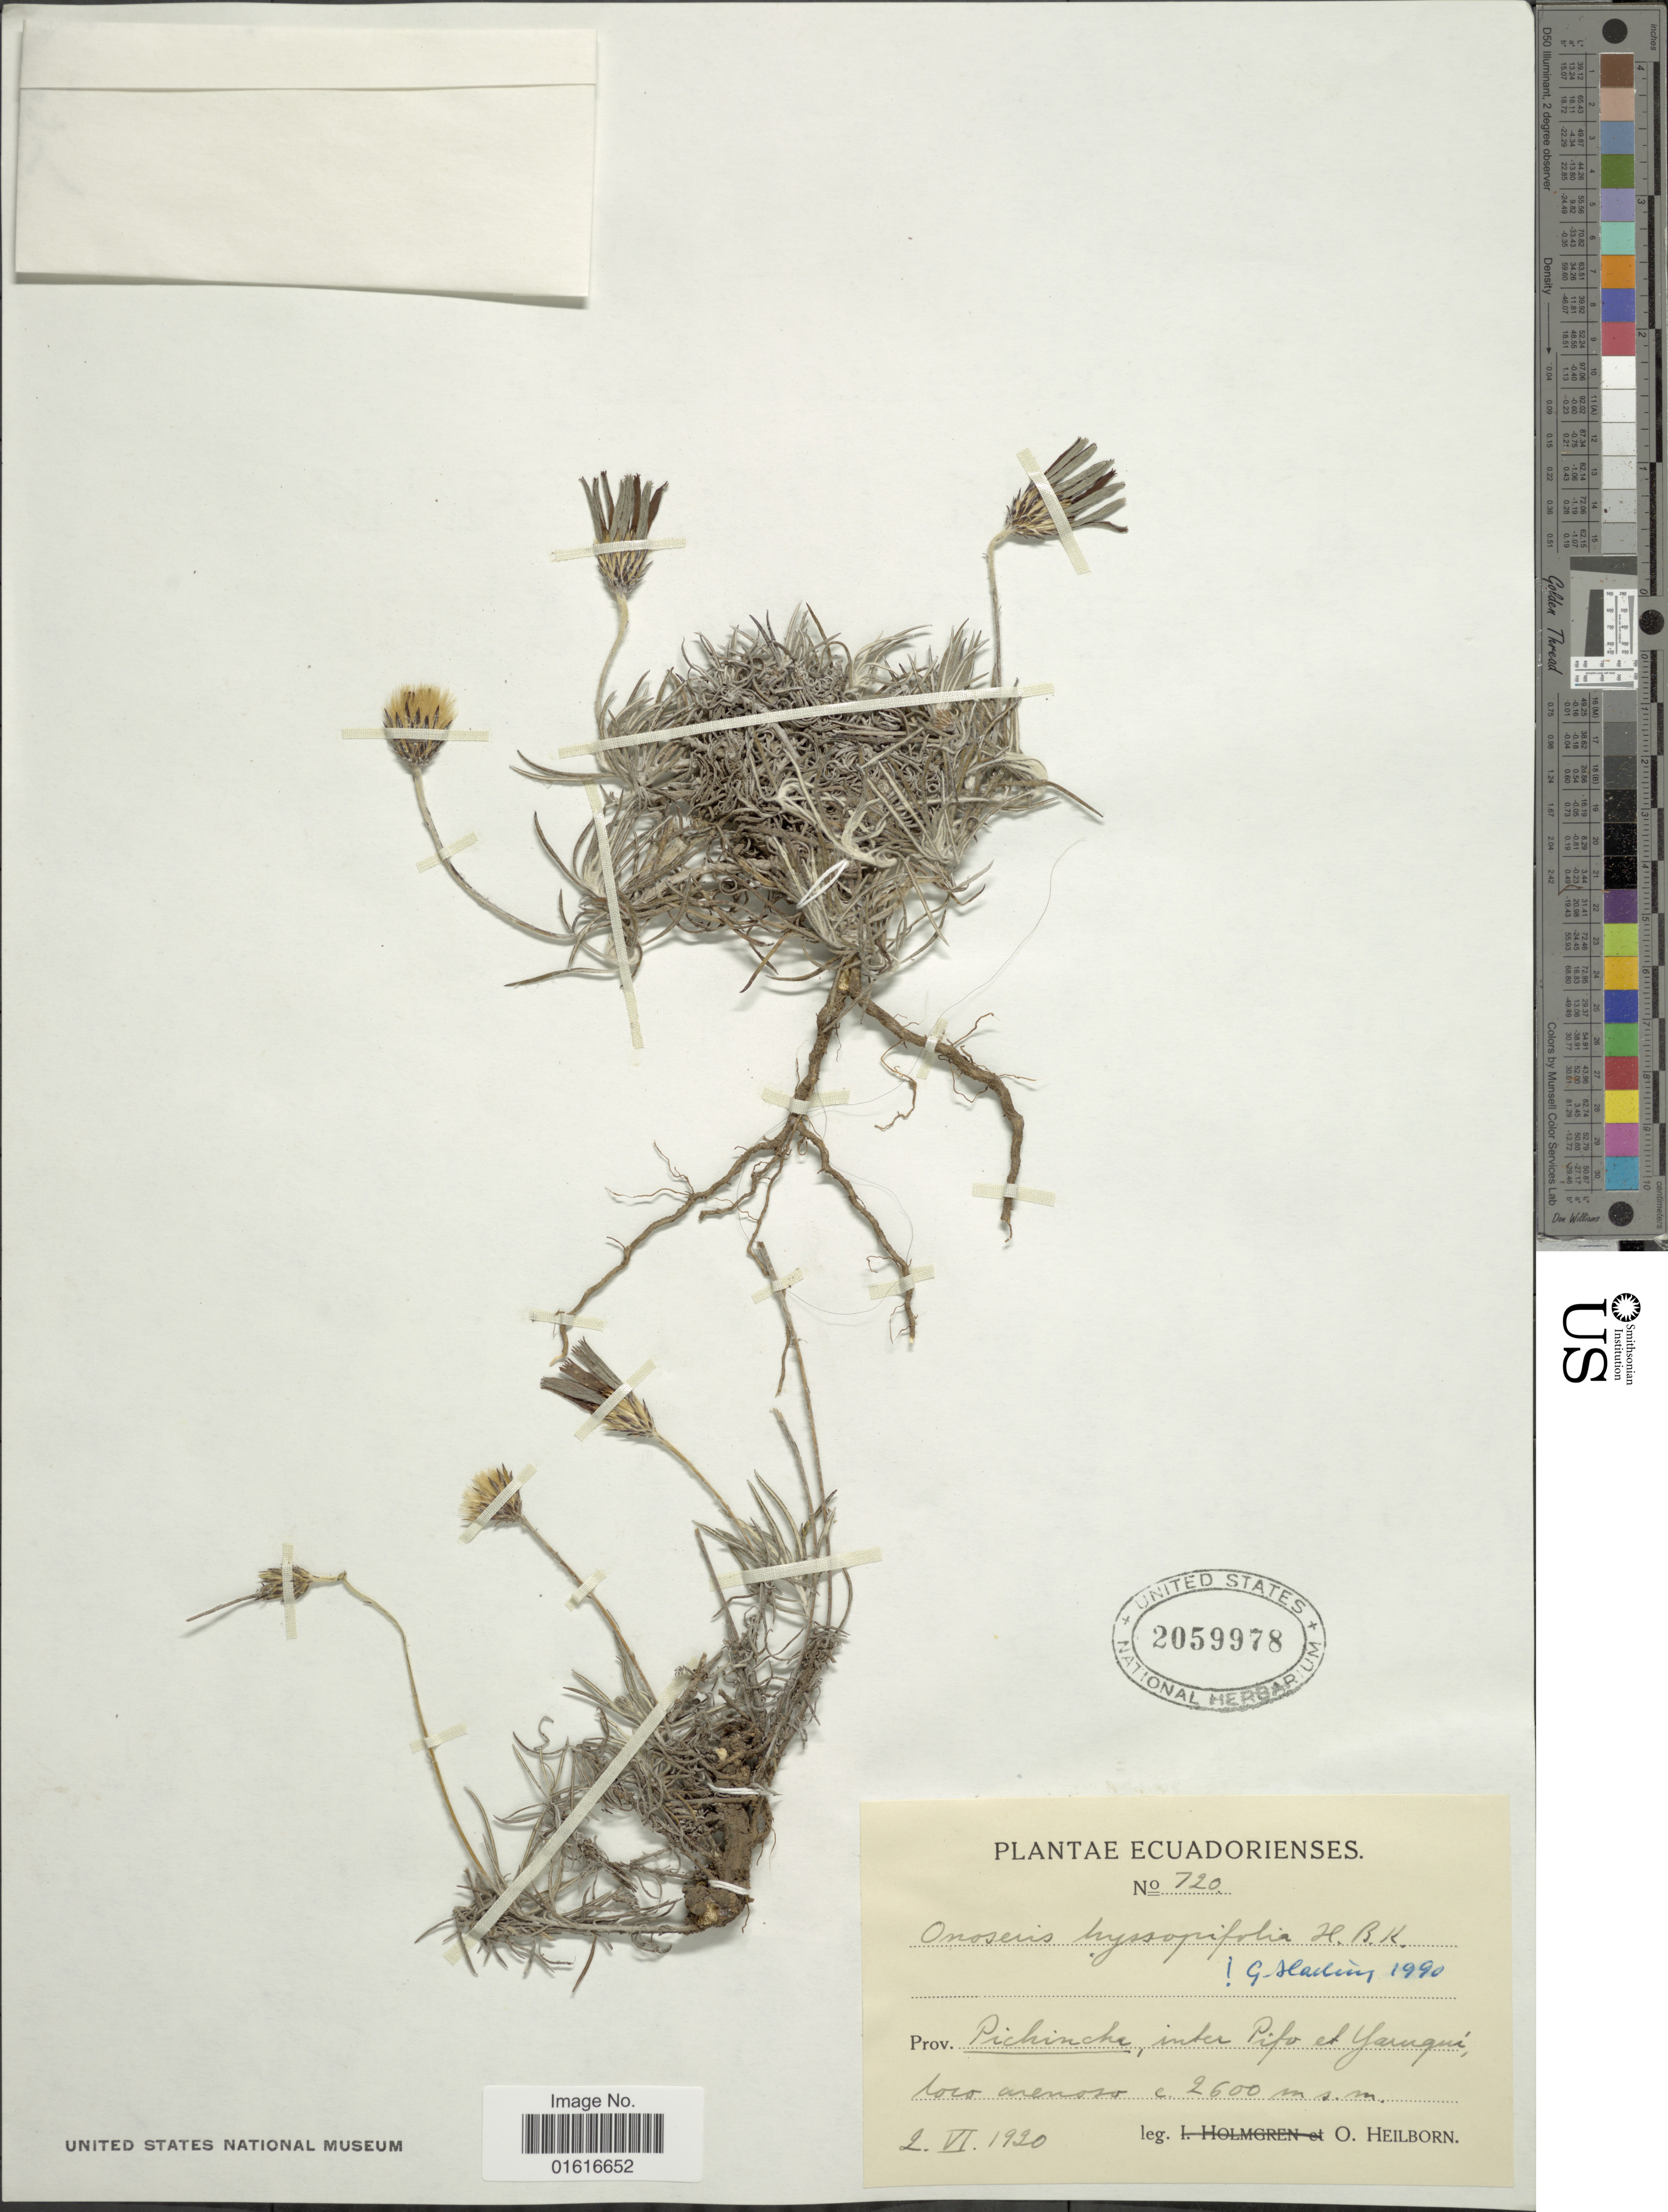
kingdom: Plantae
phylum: Tracheophyta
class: Magnoliopsida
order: Asterales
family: Asteraceae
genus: Onoseris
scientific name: Onoseris hyssopifolia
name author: Kunth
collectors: O. Heilborn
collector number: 720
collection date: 1920-06-02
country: Ecuador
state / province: Pichincha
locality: Inter Pifo et Yaruqui loco arenoso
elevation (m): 2600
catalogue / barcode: US 2059978